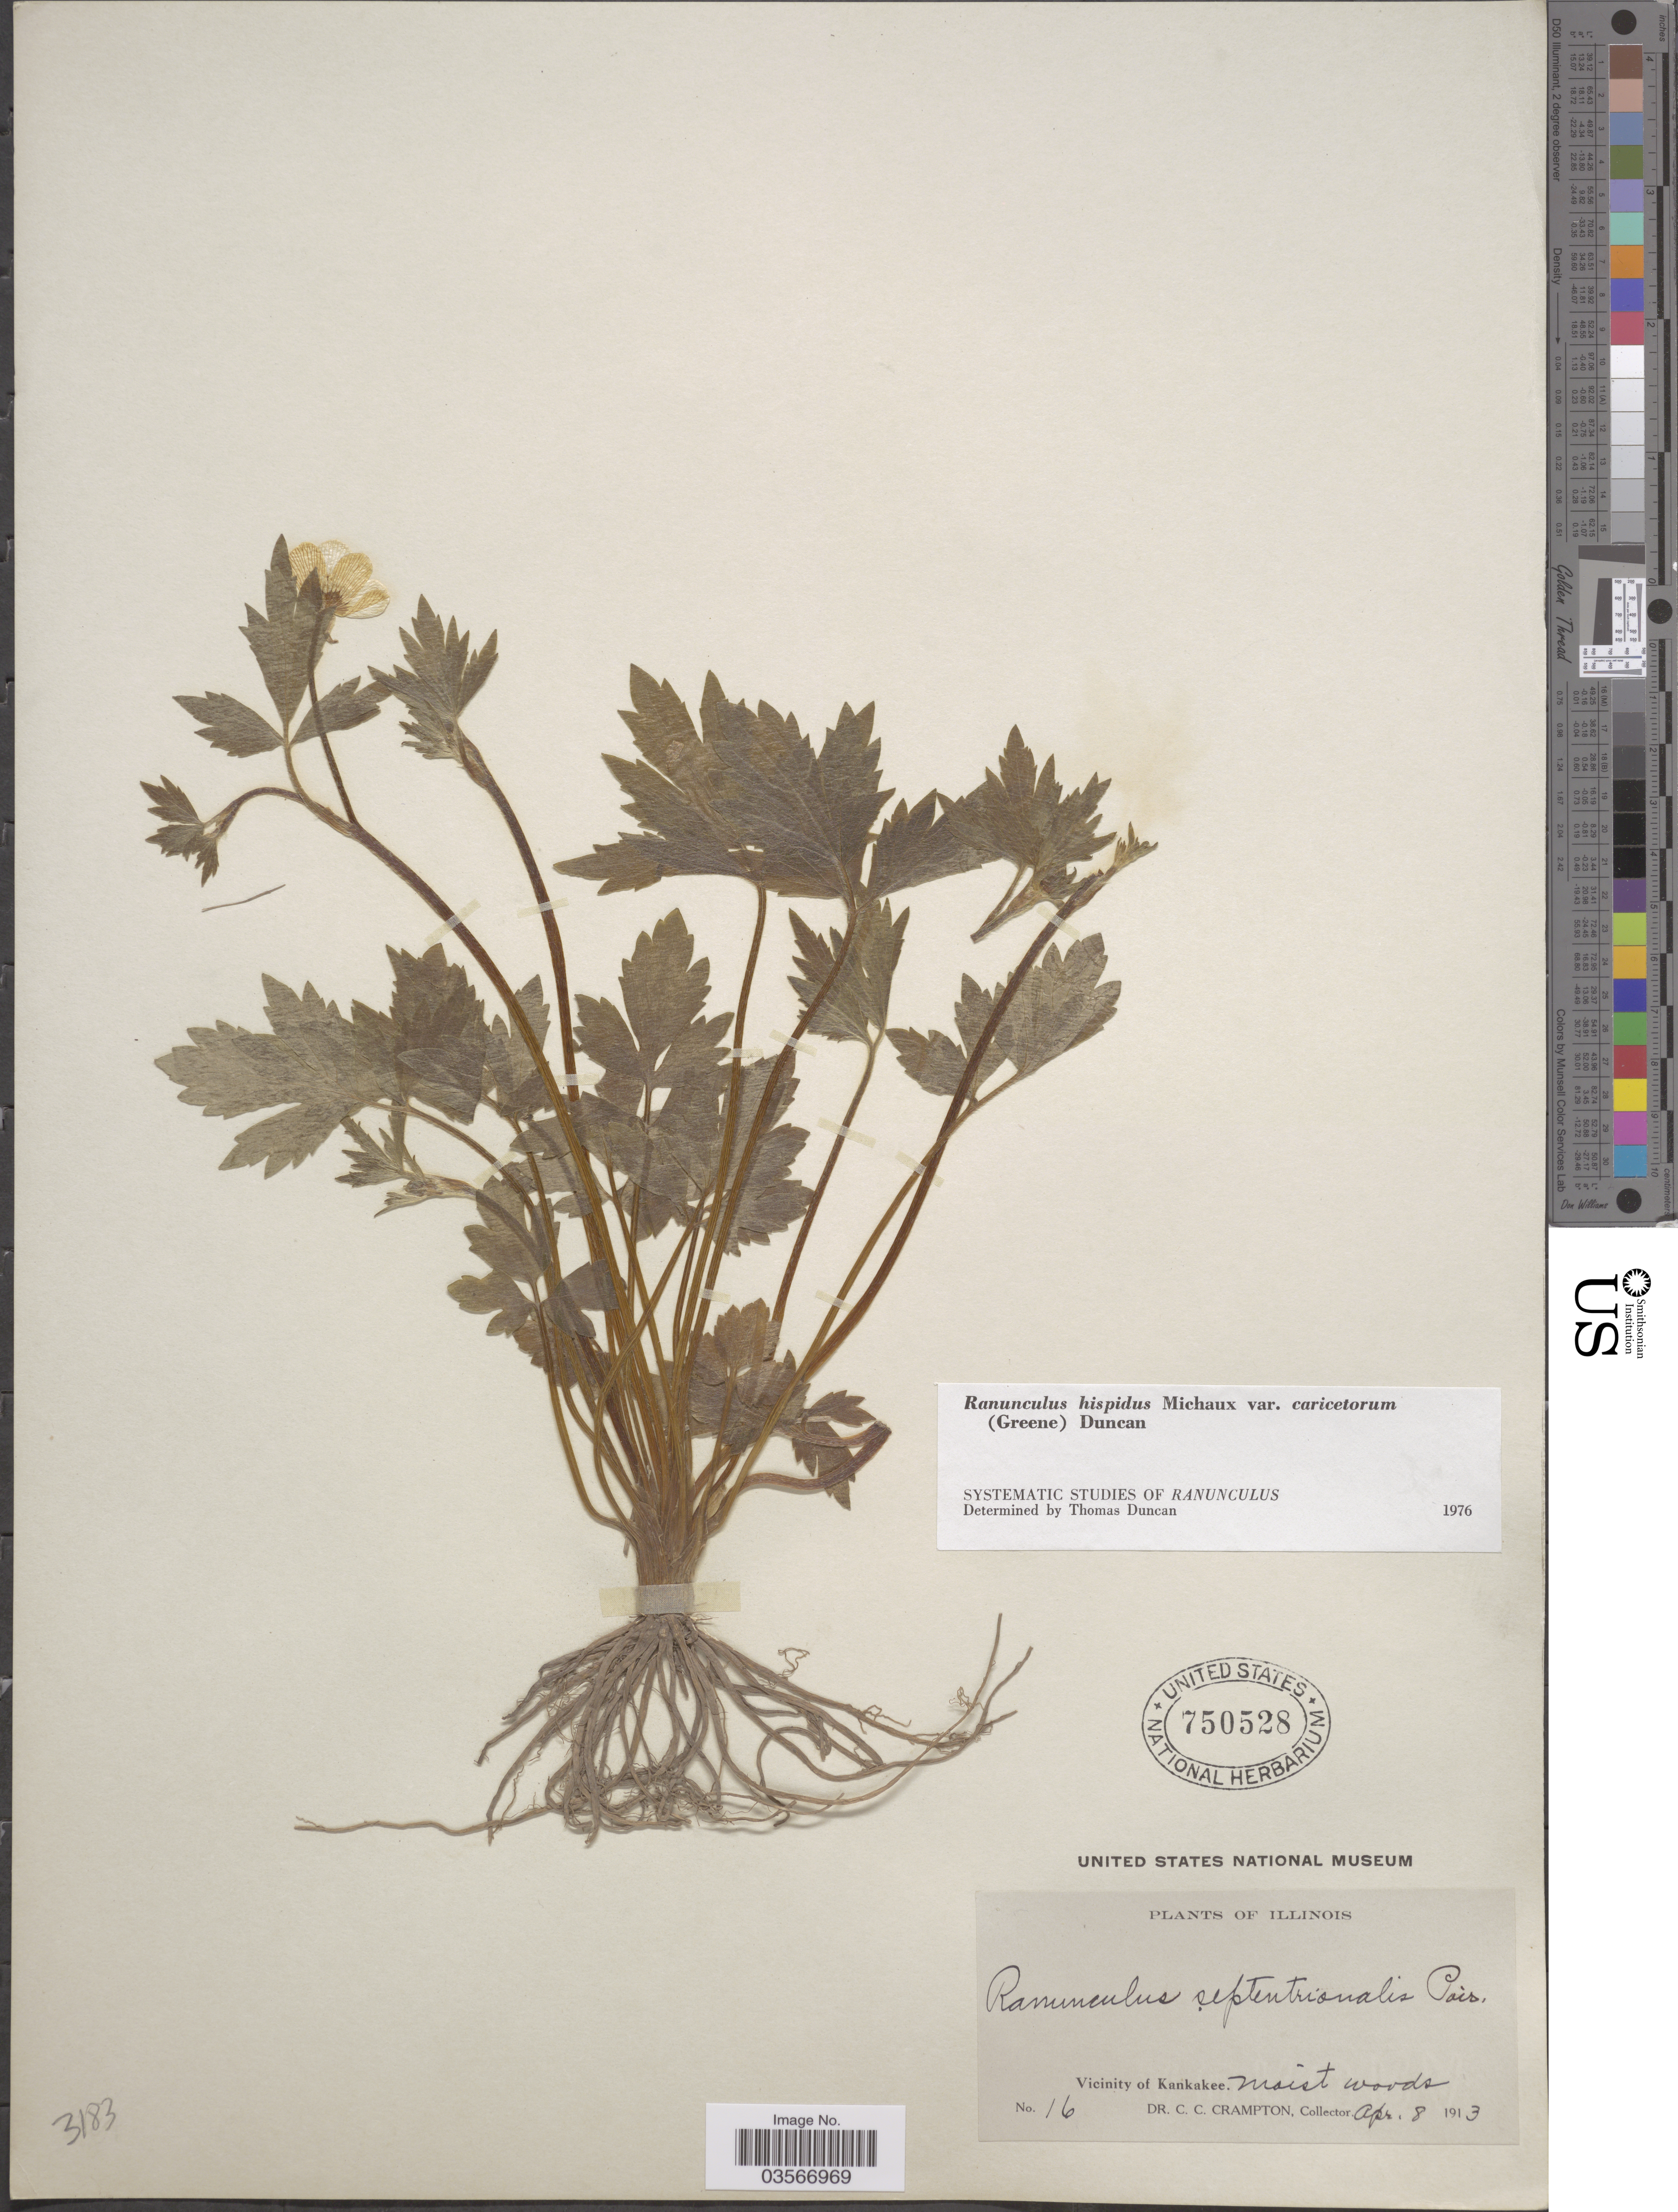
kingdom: Plantae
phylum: Tracheophyta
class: Magnoliopsida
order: Ranunculales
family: Ranunculaceae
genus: Ranunculus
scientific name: Ranunculus hispidus var. caricetorum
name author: Michx.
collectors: C. Crampton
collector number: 16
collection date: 1913-04-08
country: United States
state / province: Illinois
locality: Vicinity of Kankakee.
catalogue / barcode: US 750528